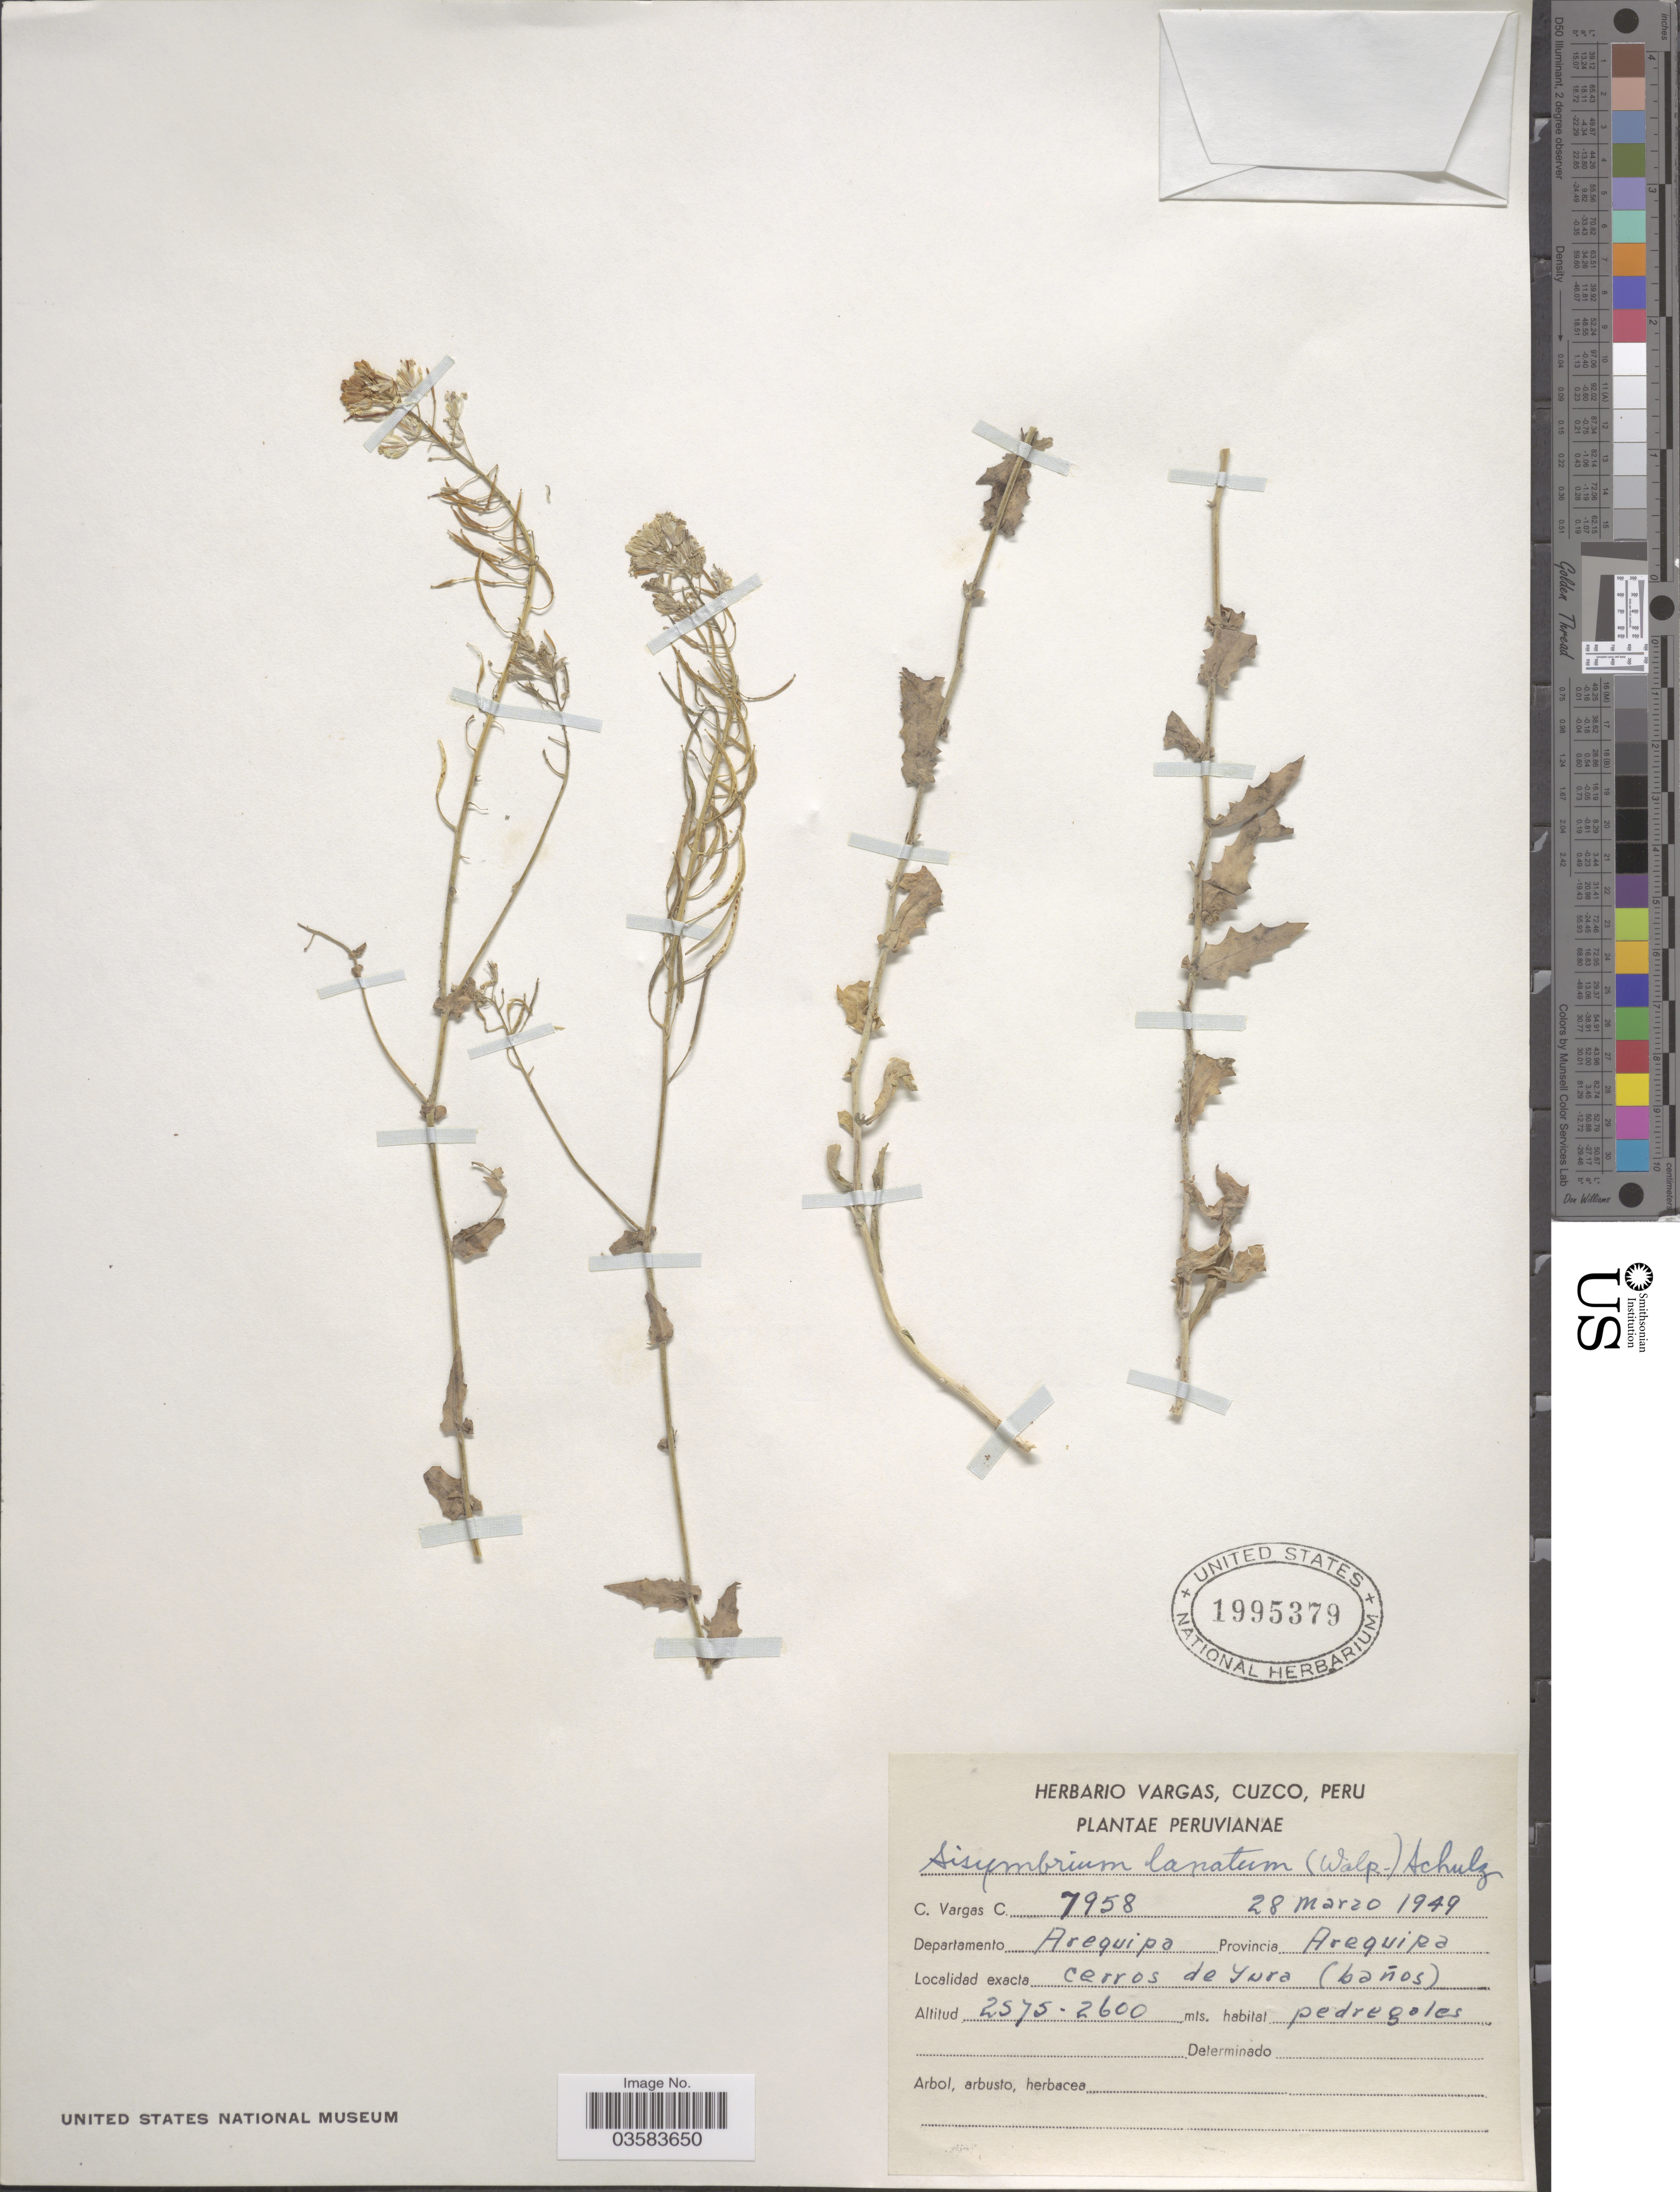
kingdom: Plantae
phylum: Tracheophyta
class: Magnoliopsida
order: Brassicales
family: Brassicaceae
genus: Neuontobotrys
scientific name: Neuontobotrys lanata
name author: (Walpers) Al-Shehbaz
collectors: C. Vargas Calderón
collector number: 7958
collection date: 1949-03-28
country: Peru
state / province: Arequipa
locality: Departamento Arequipa. Cerros de Yura (baños)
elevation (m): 2575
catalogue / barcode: US 1995379